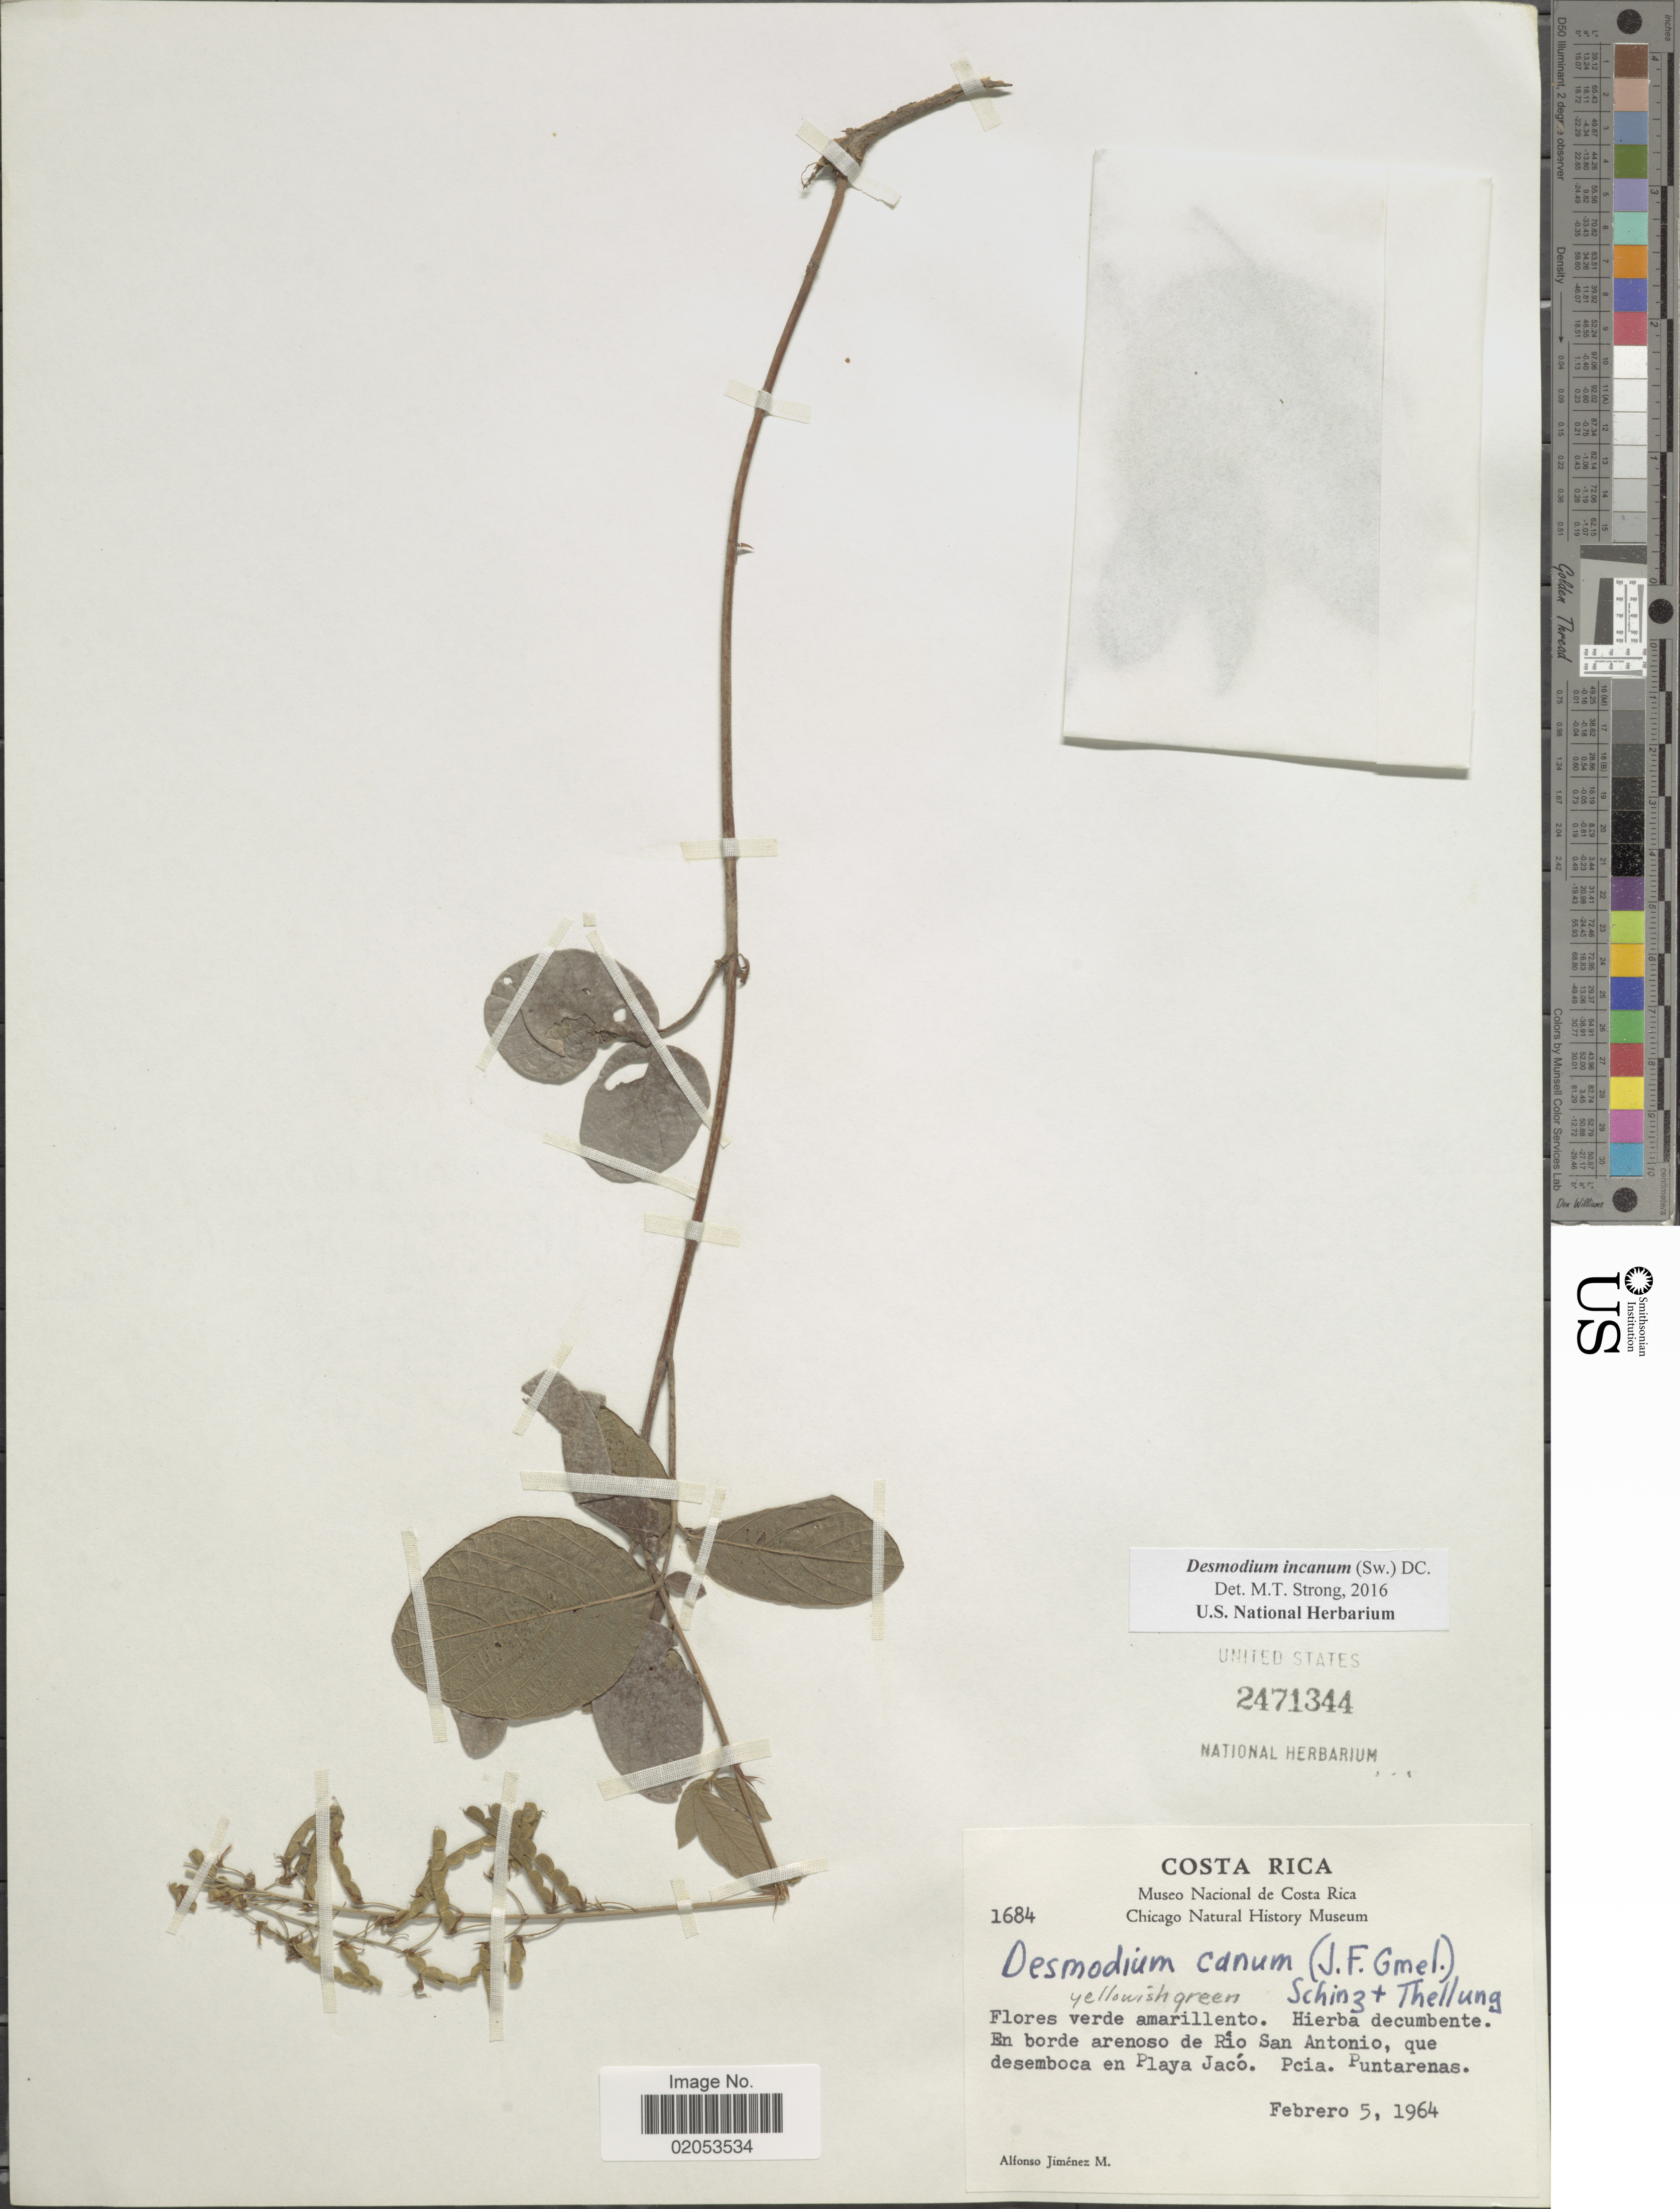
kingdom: Plantae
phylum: Tracheophyta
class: Magnoliopsida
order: Fabales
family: Fabaceae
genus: Desmodium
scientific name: Desmodium incanum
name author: (Sw.) DC.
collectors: A. Jimenez M.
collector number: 1684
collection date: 1964-02-05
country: Costa Rica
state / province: Puntarenas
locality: En borde arenoso de Río San Antonio, que desemboca en Playa Jacó. Pcia Puntarenas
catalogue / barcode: US 2471344